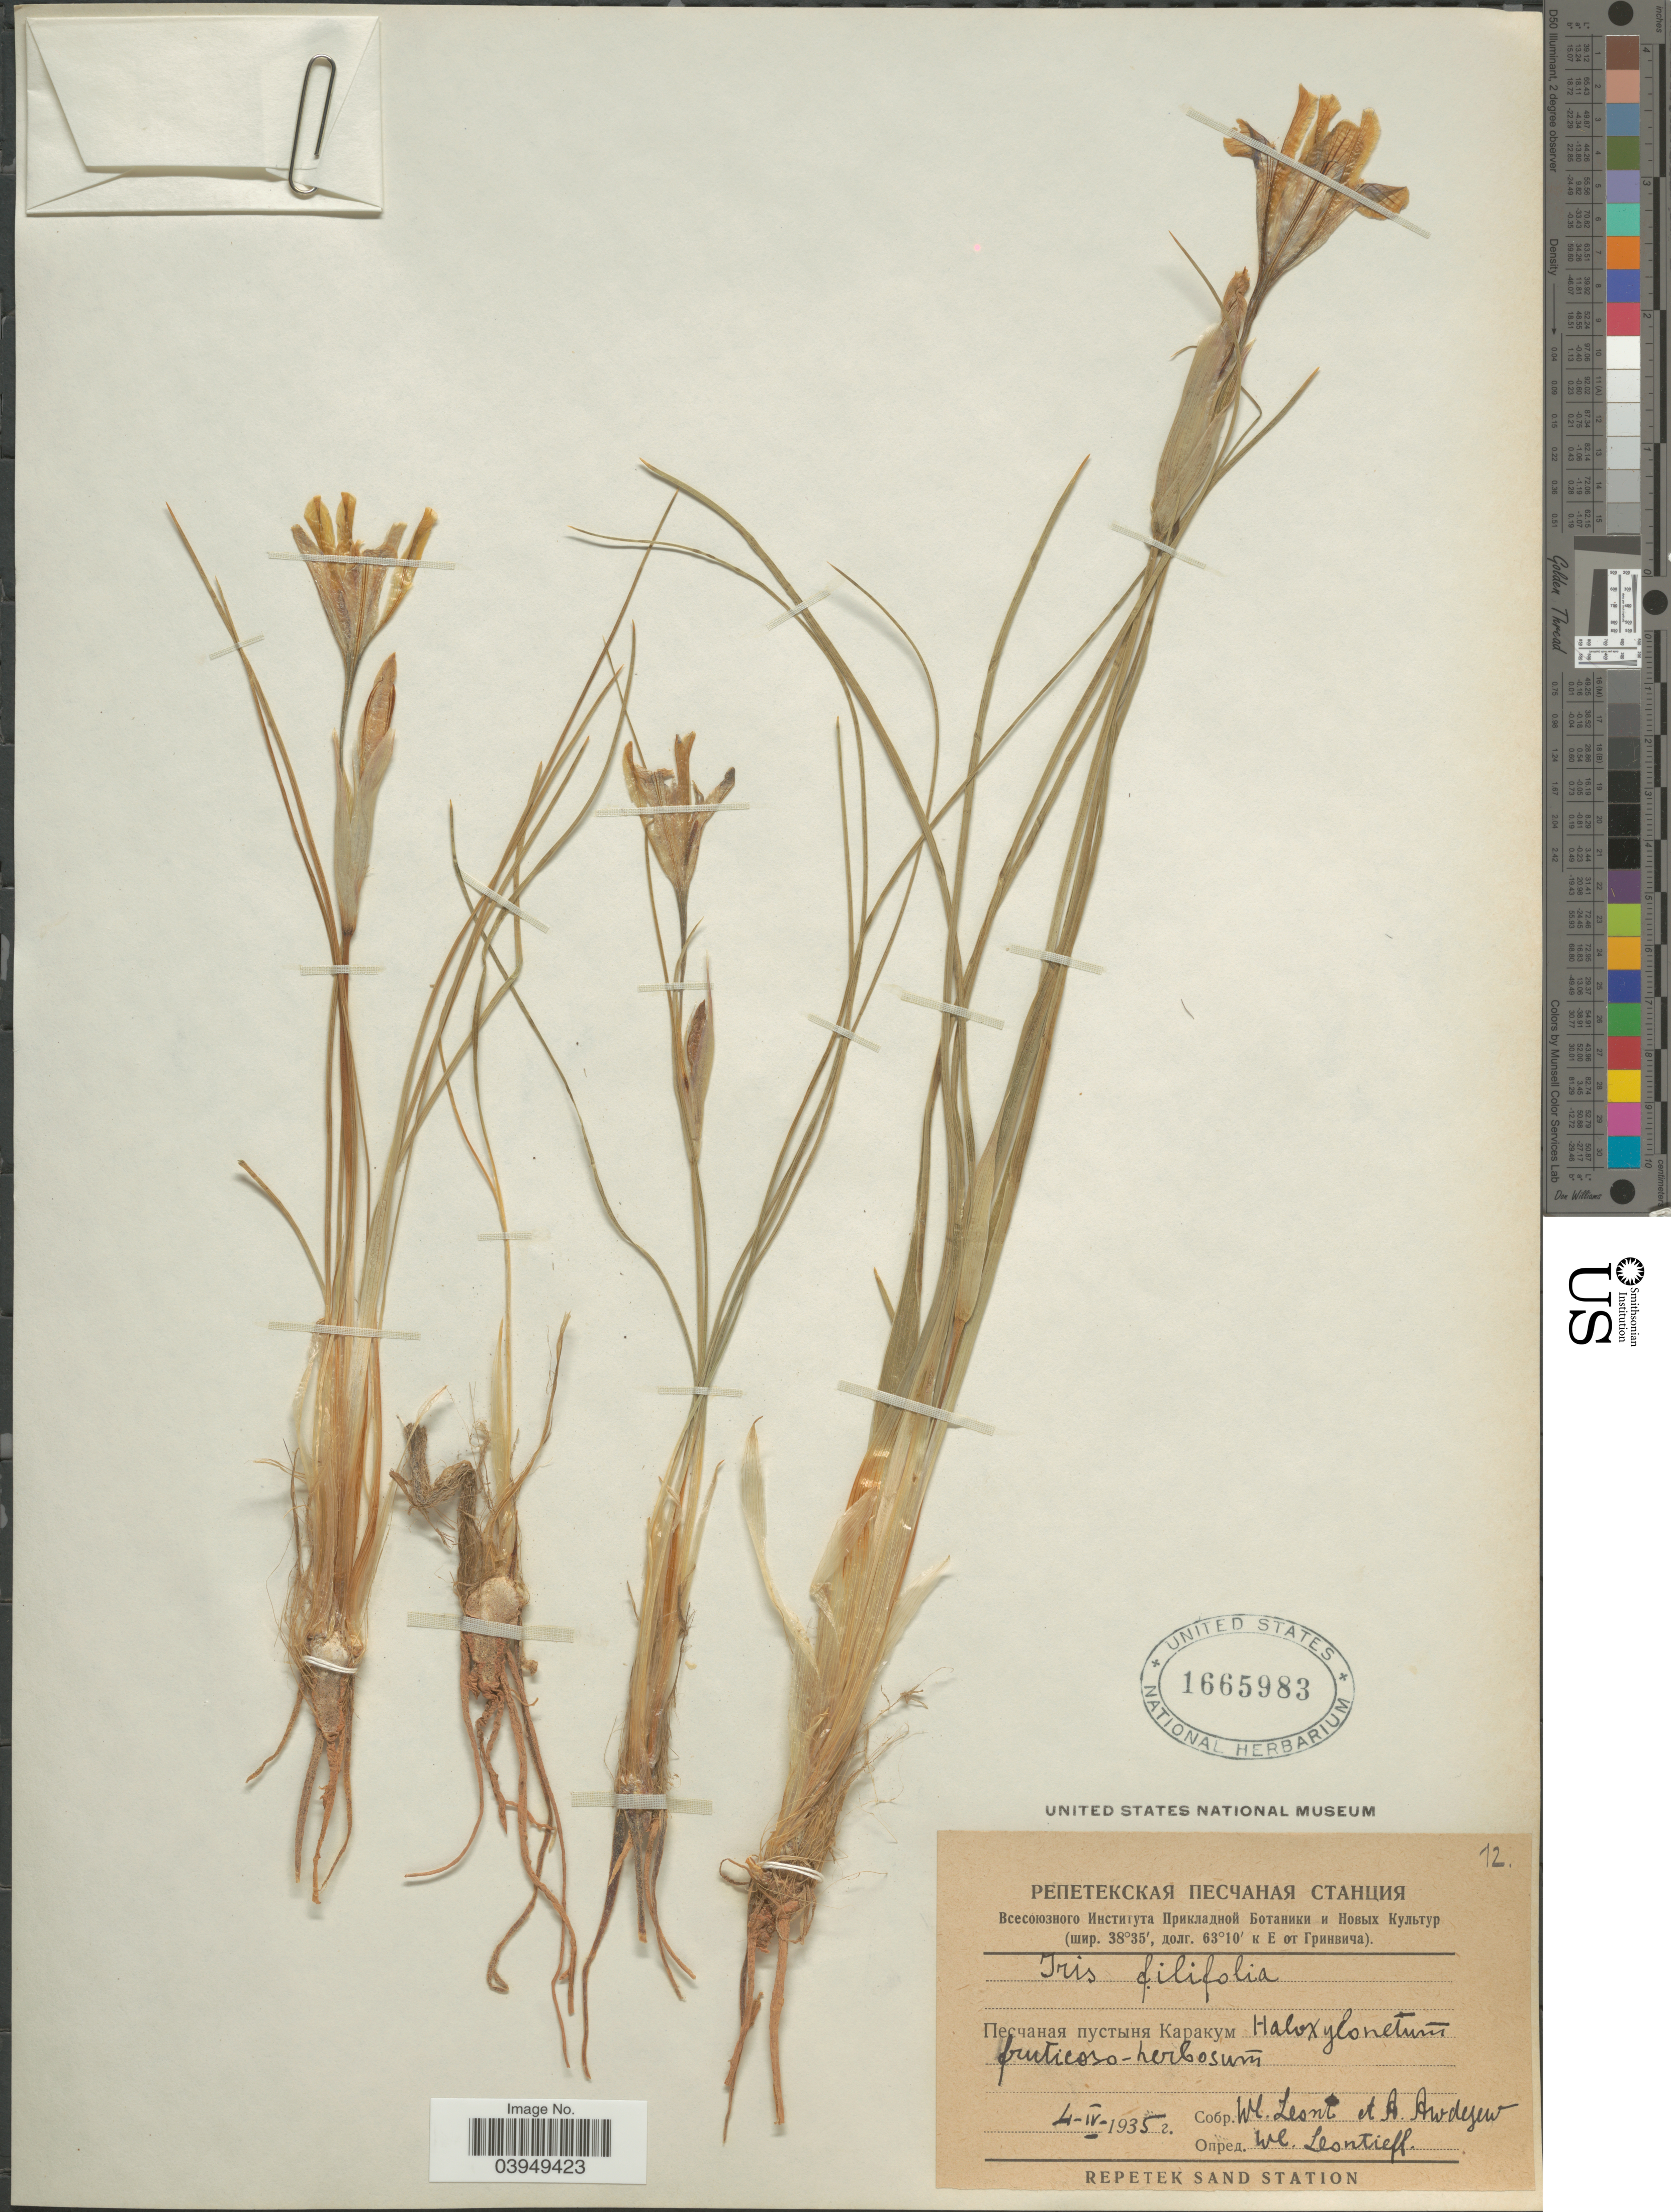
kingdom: Plantae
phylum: Tracheophyta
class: Liliopsida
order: Asparagales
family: Iridaceae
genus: Iris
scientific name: Iris filifolia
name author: Boiss.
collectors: W. Leontieft & A. Awdejew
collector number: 12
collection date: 1935-04-04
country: Turkmenistan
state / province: Lebap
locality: Karakum Desert, Repetek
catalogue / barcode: US 1665983